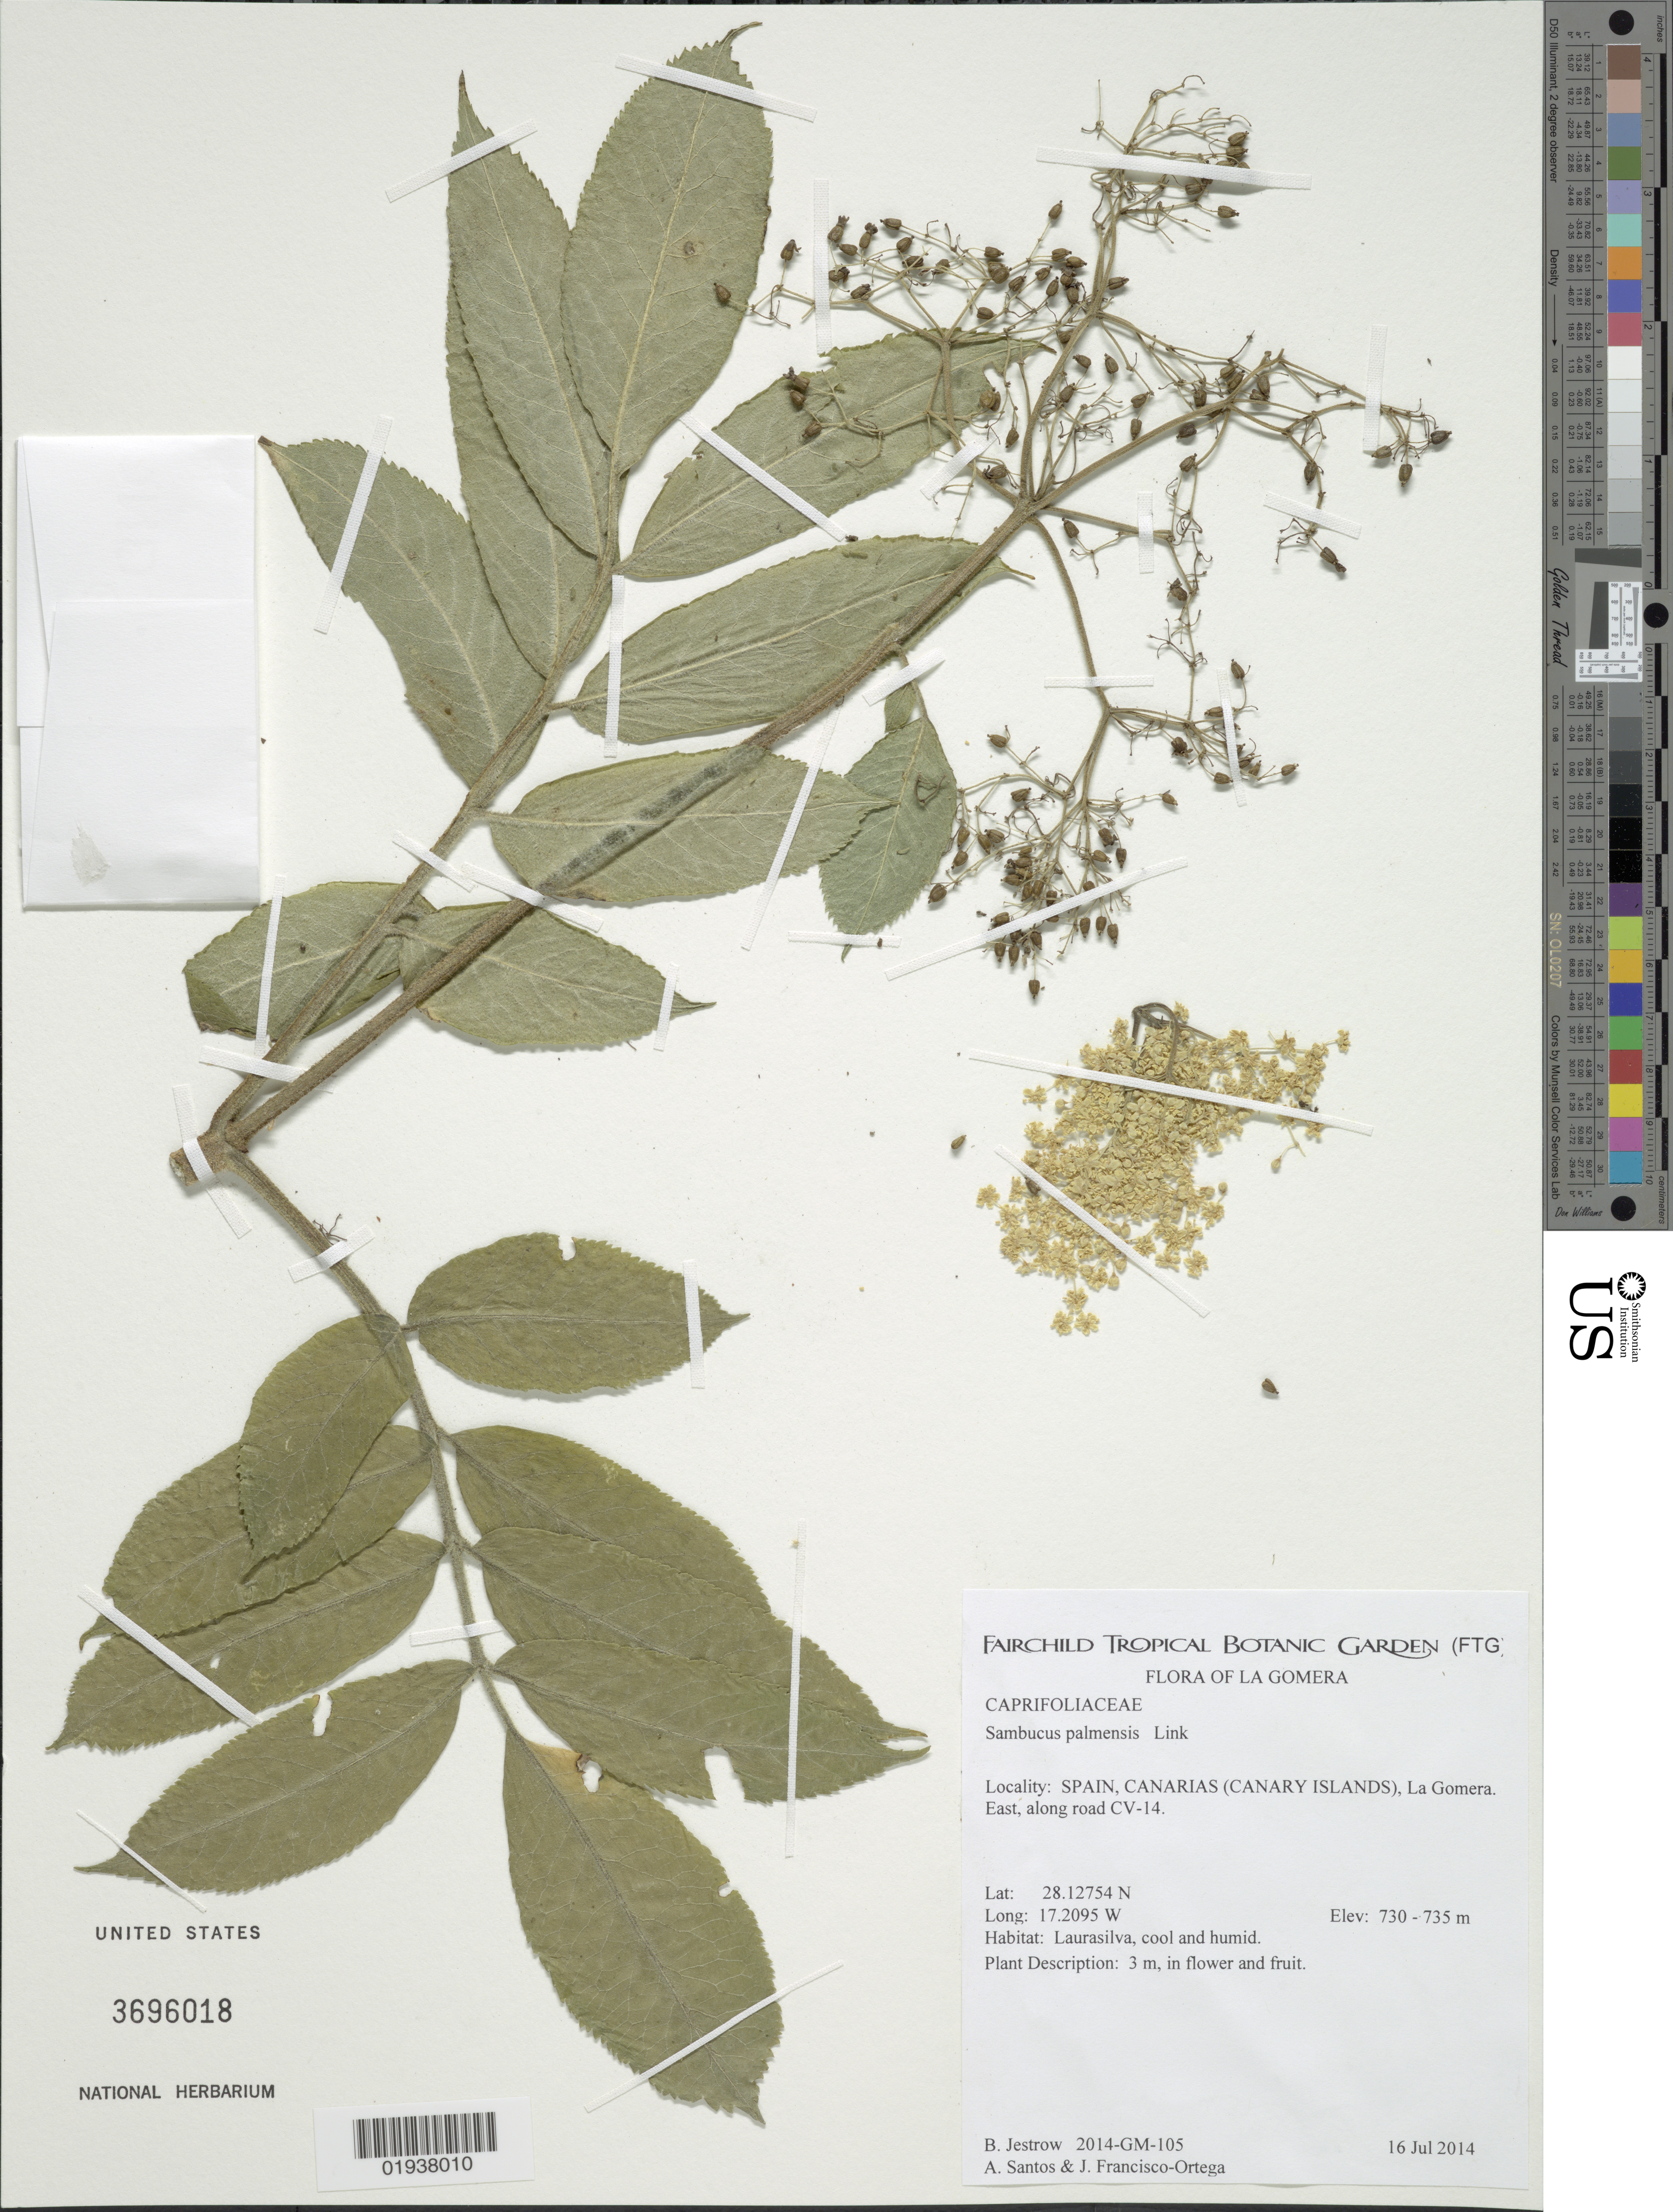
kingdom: Plantae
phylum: Tracheophyta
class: Magnoliopsida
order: Dipsacales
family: Viburnaceae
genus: Sambucus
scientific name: Sambucus palmensis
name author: Link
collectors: B. Jestrow, A. Santos & J. Fransisco-Ortega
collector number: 2014-GM-105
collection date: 2014-07-16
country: Spain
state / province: Canarias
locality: Spain, Canarias (Canary Islands), la Gomera, East, along road CV-14.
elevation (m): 730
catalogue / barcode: US 3696018